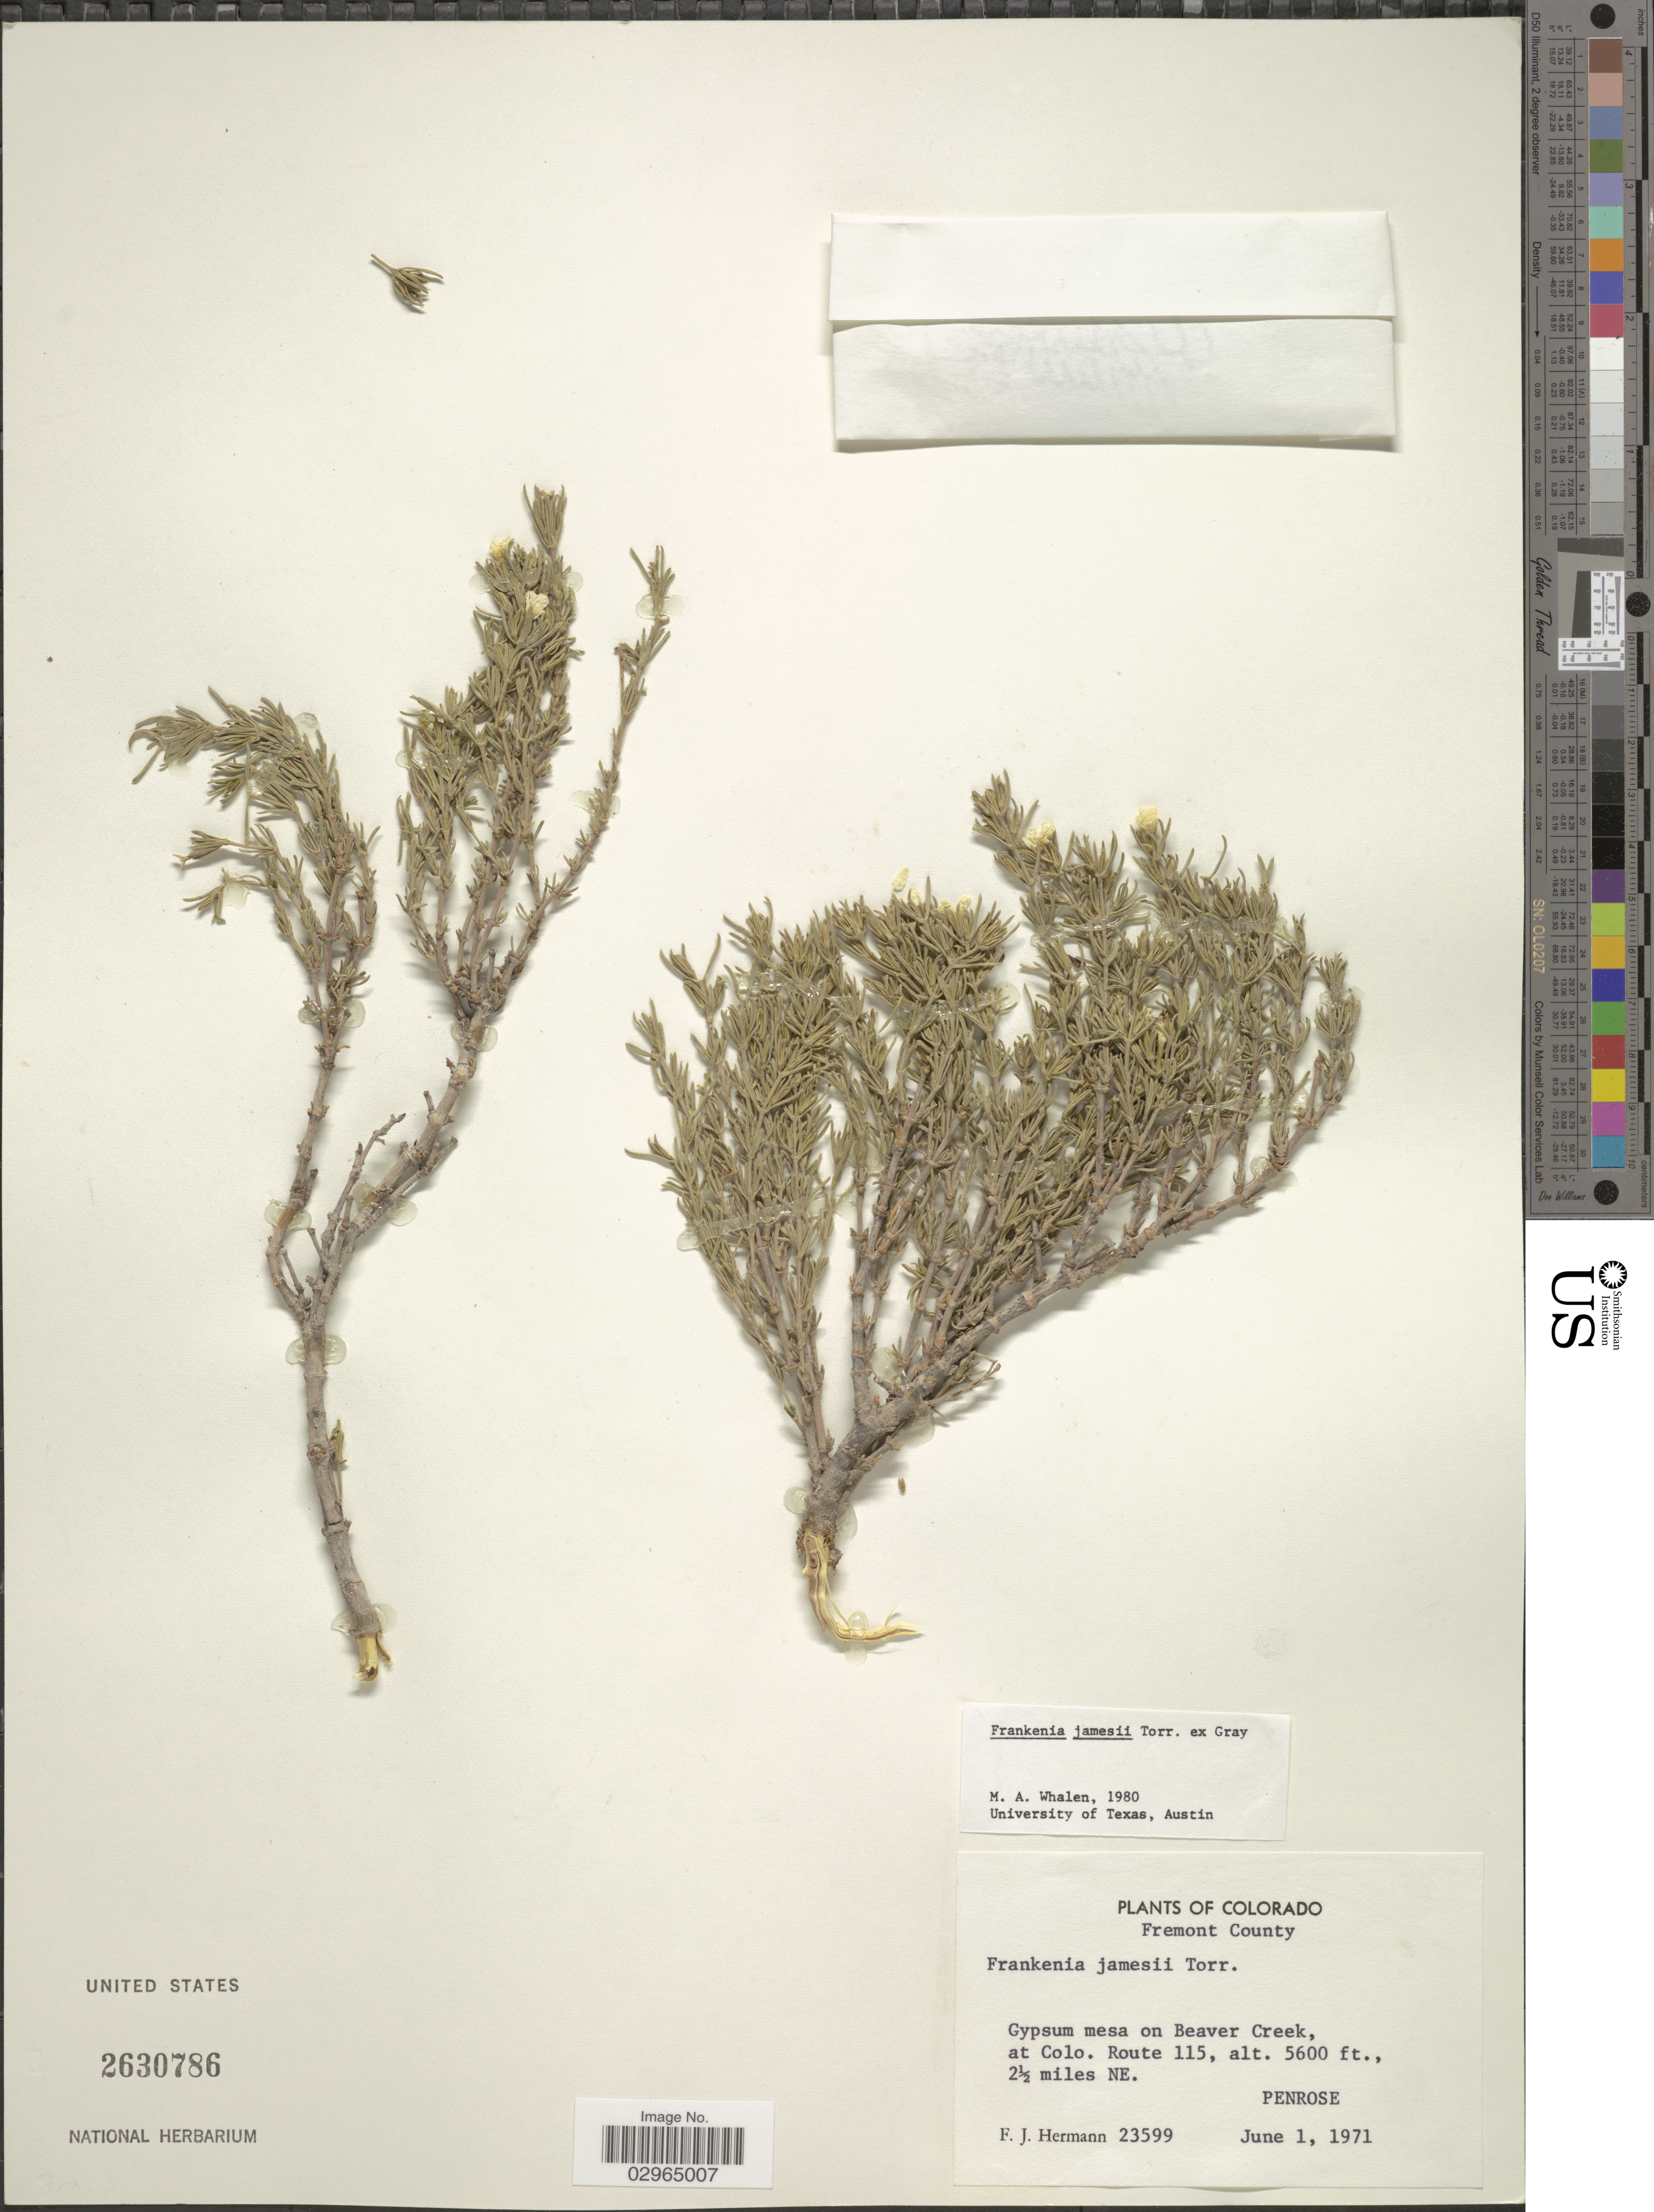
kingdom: Plantae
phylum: Tracheophyta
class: Magnoliopsida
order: Caryophyllales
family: Frankeniaceae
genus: Frankenia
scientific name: Frankenia jamesii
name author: Torr.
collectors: F. J. Hermann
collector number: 23599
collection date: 1971-06-01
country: United States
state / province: Colorado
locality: Fremont County. Gypsum mesa on Beaver Creek, at Colo. Route 115. 2½ miles NE. Penrose.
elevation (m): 1707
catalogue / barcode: US 2630786